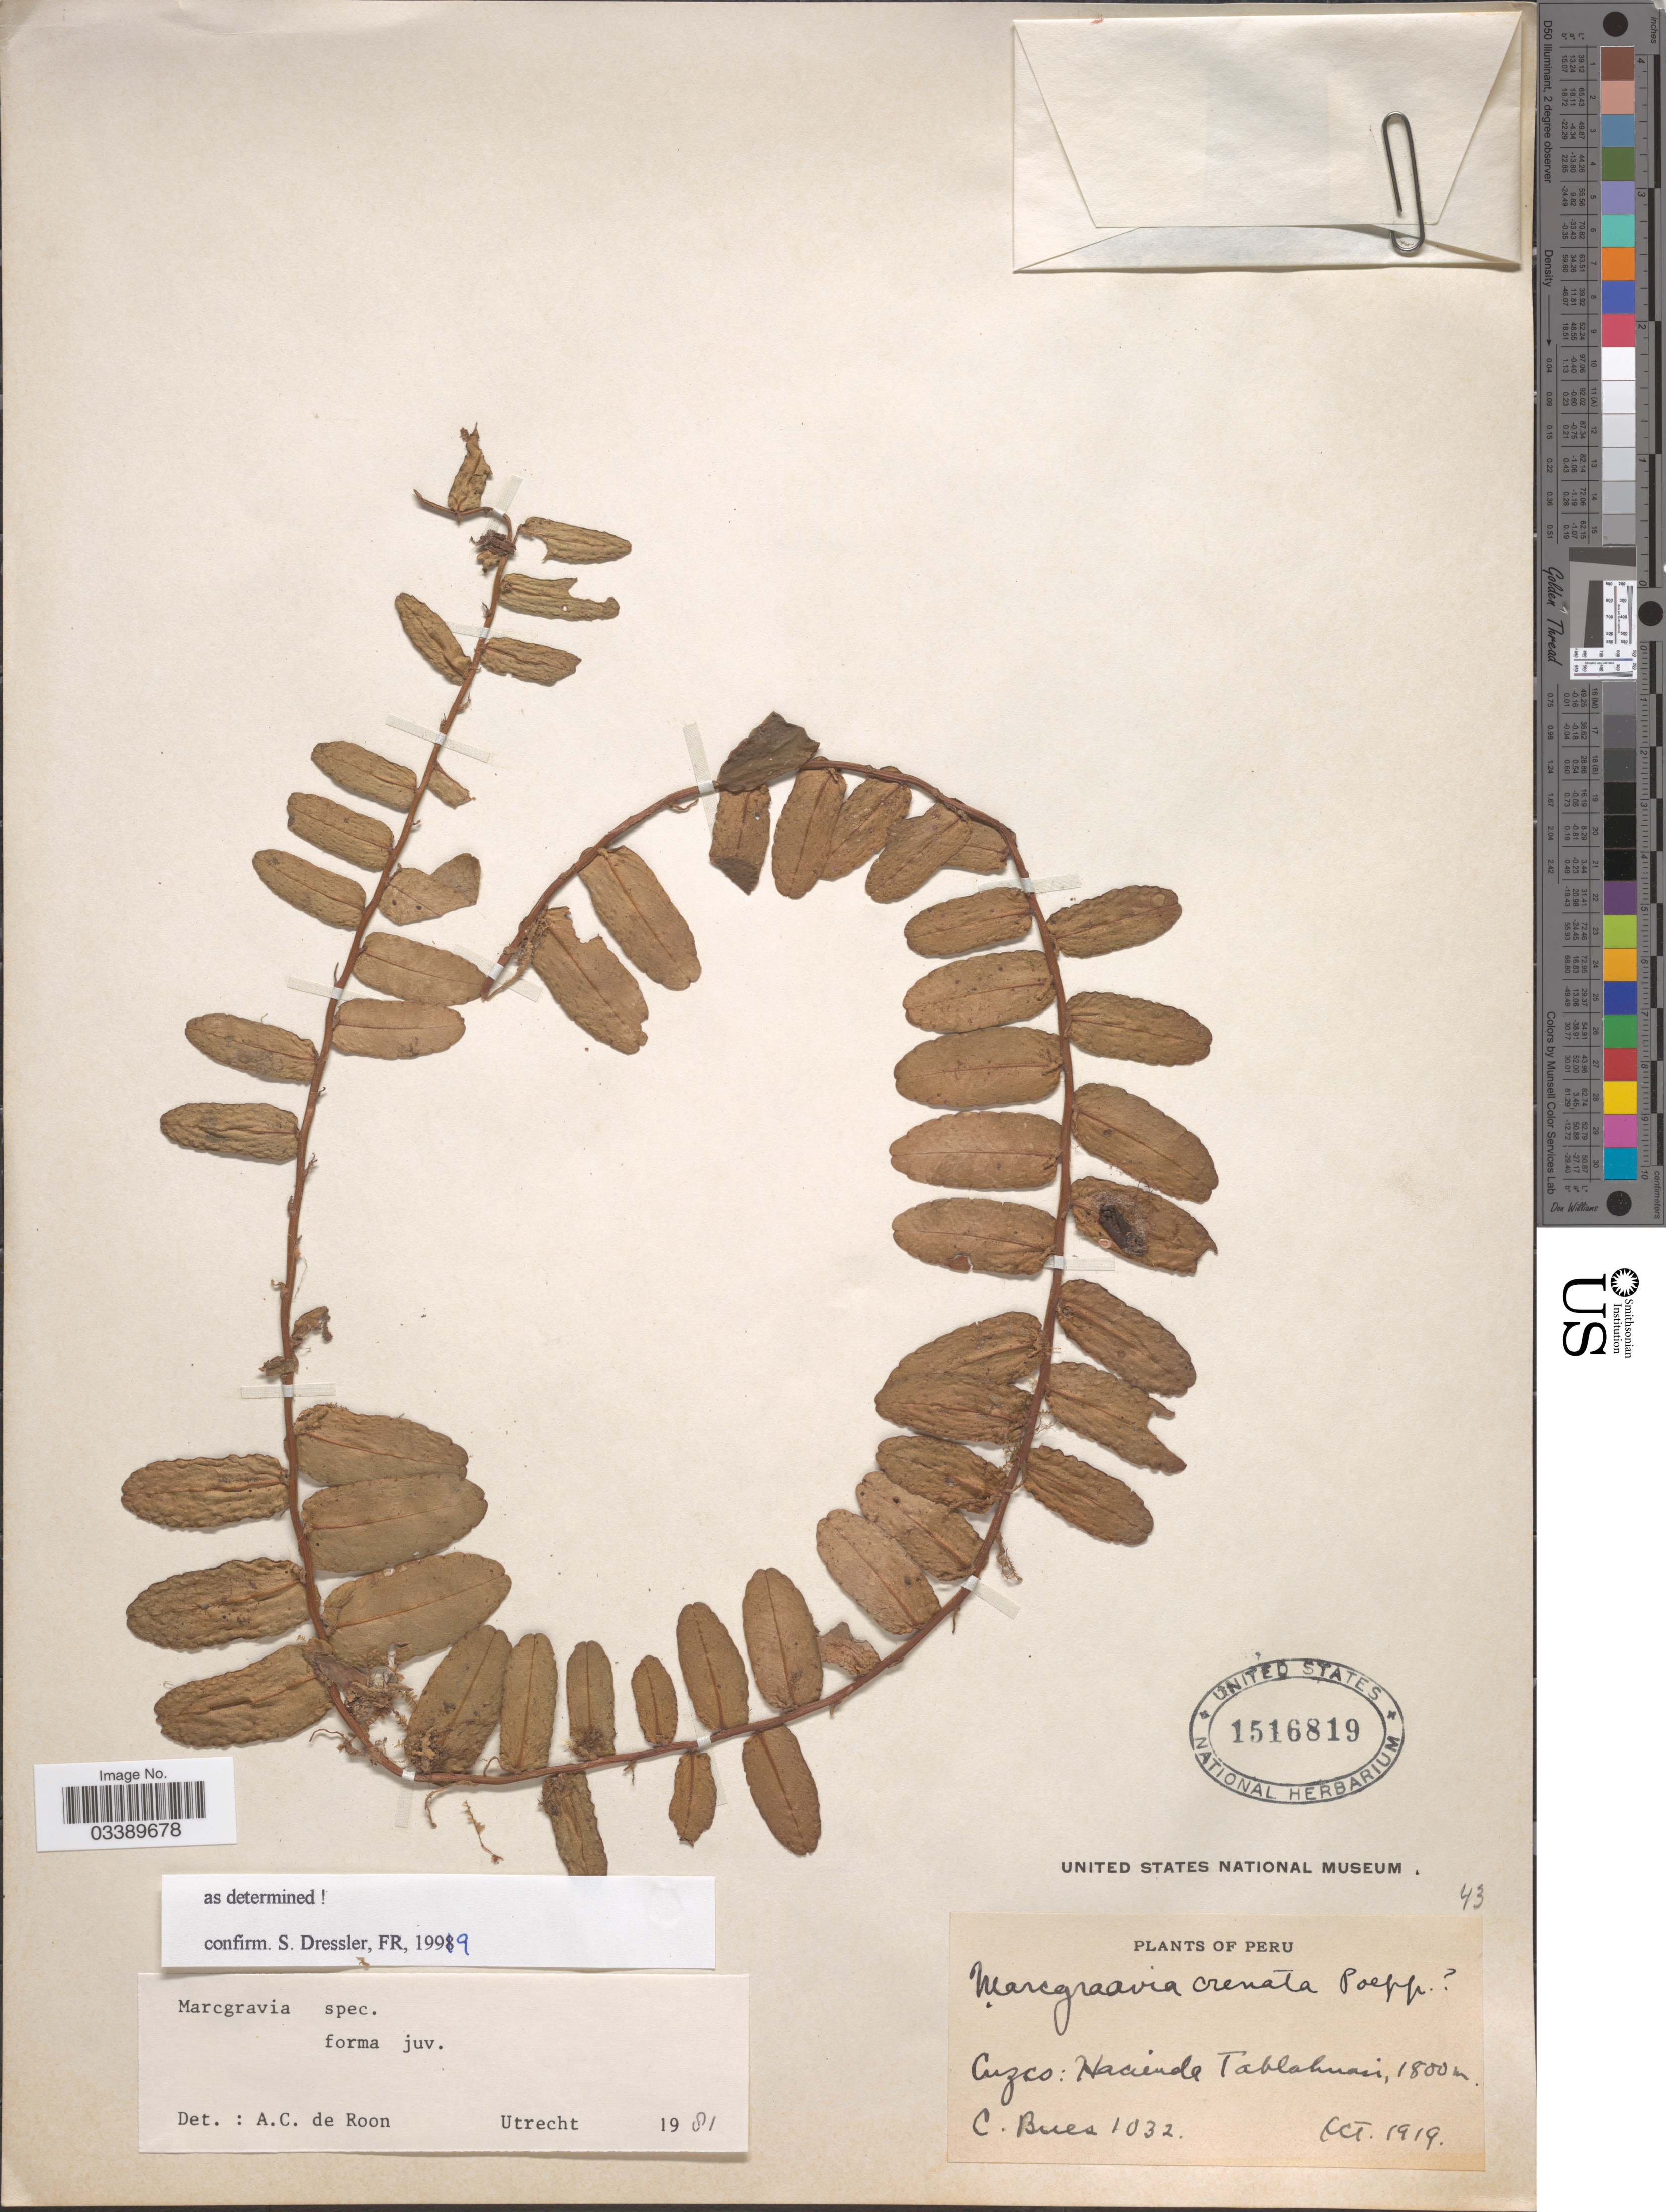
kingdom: Plantae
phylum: Tracheophyta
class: Magnoliopsida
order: Ericales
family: Marcgraviaceae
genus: Marcgravia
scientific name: Marcgravia sp.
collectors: C. Bues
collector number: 1032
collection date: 1919-10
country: Peru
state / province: Cusco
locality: Cuszo. Hacienda Tablahuasi.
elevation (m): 1800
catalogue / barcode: US 1516819